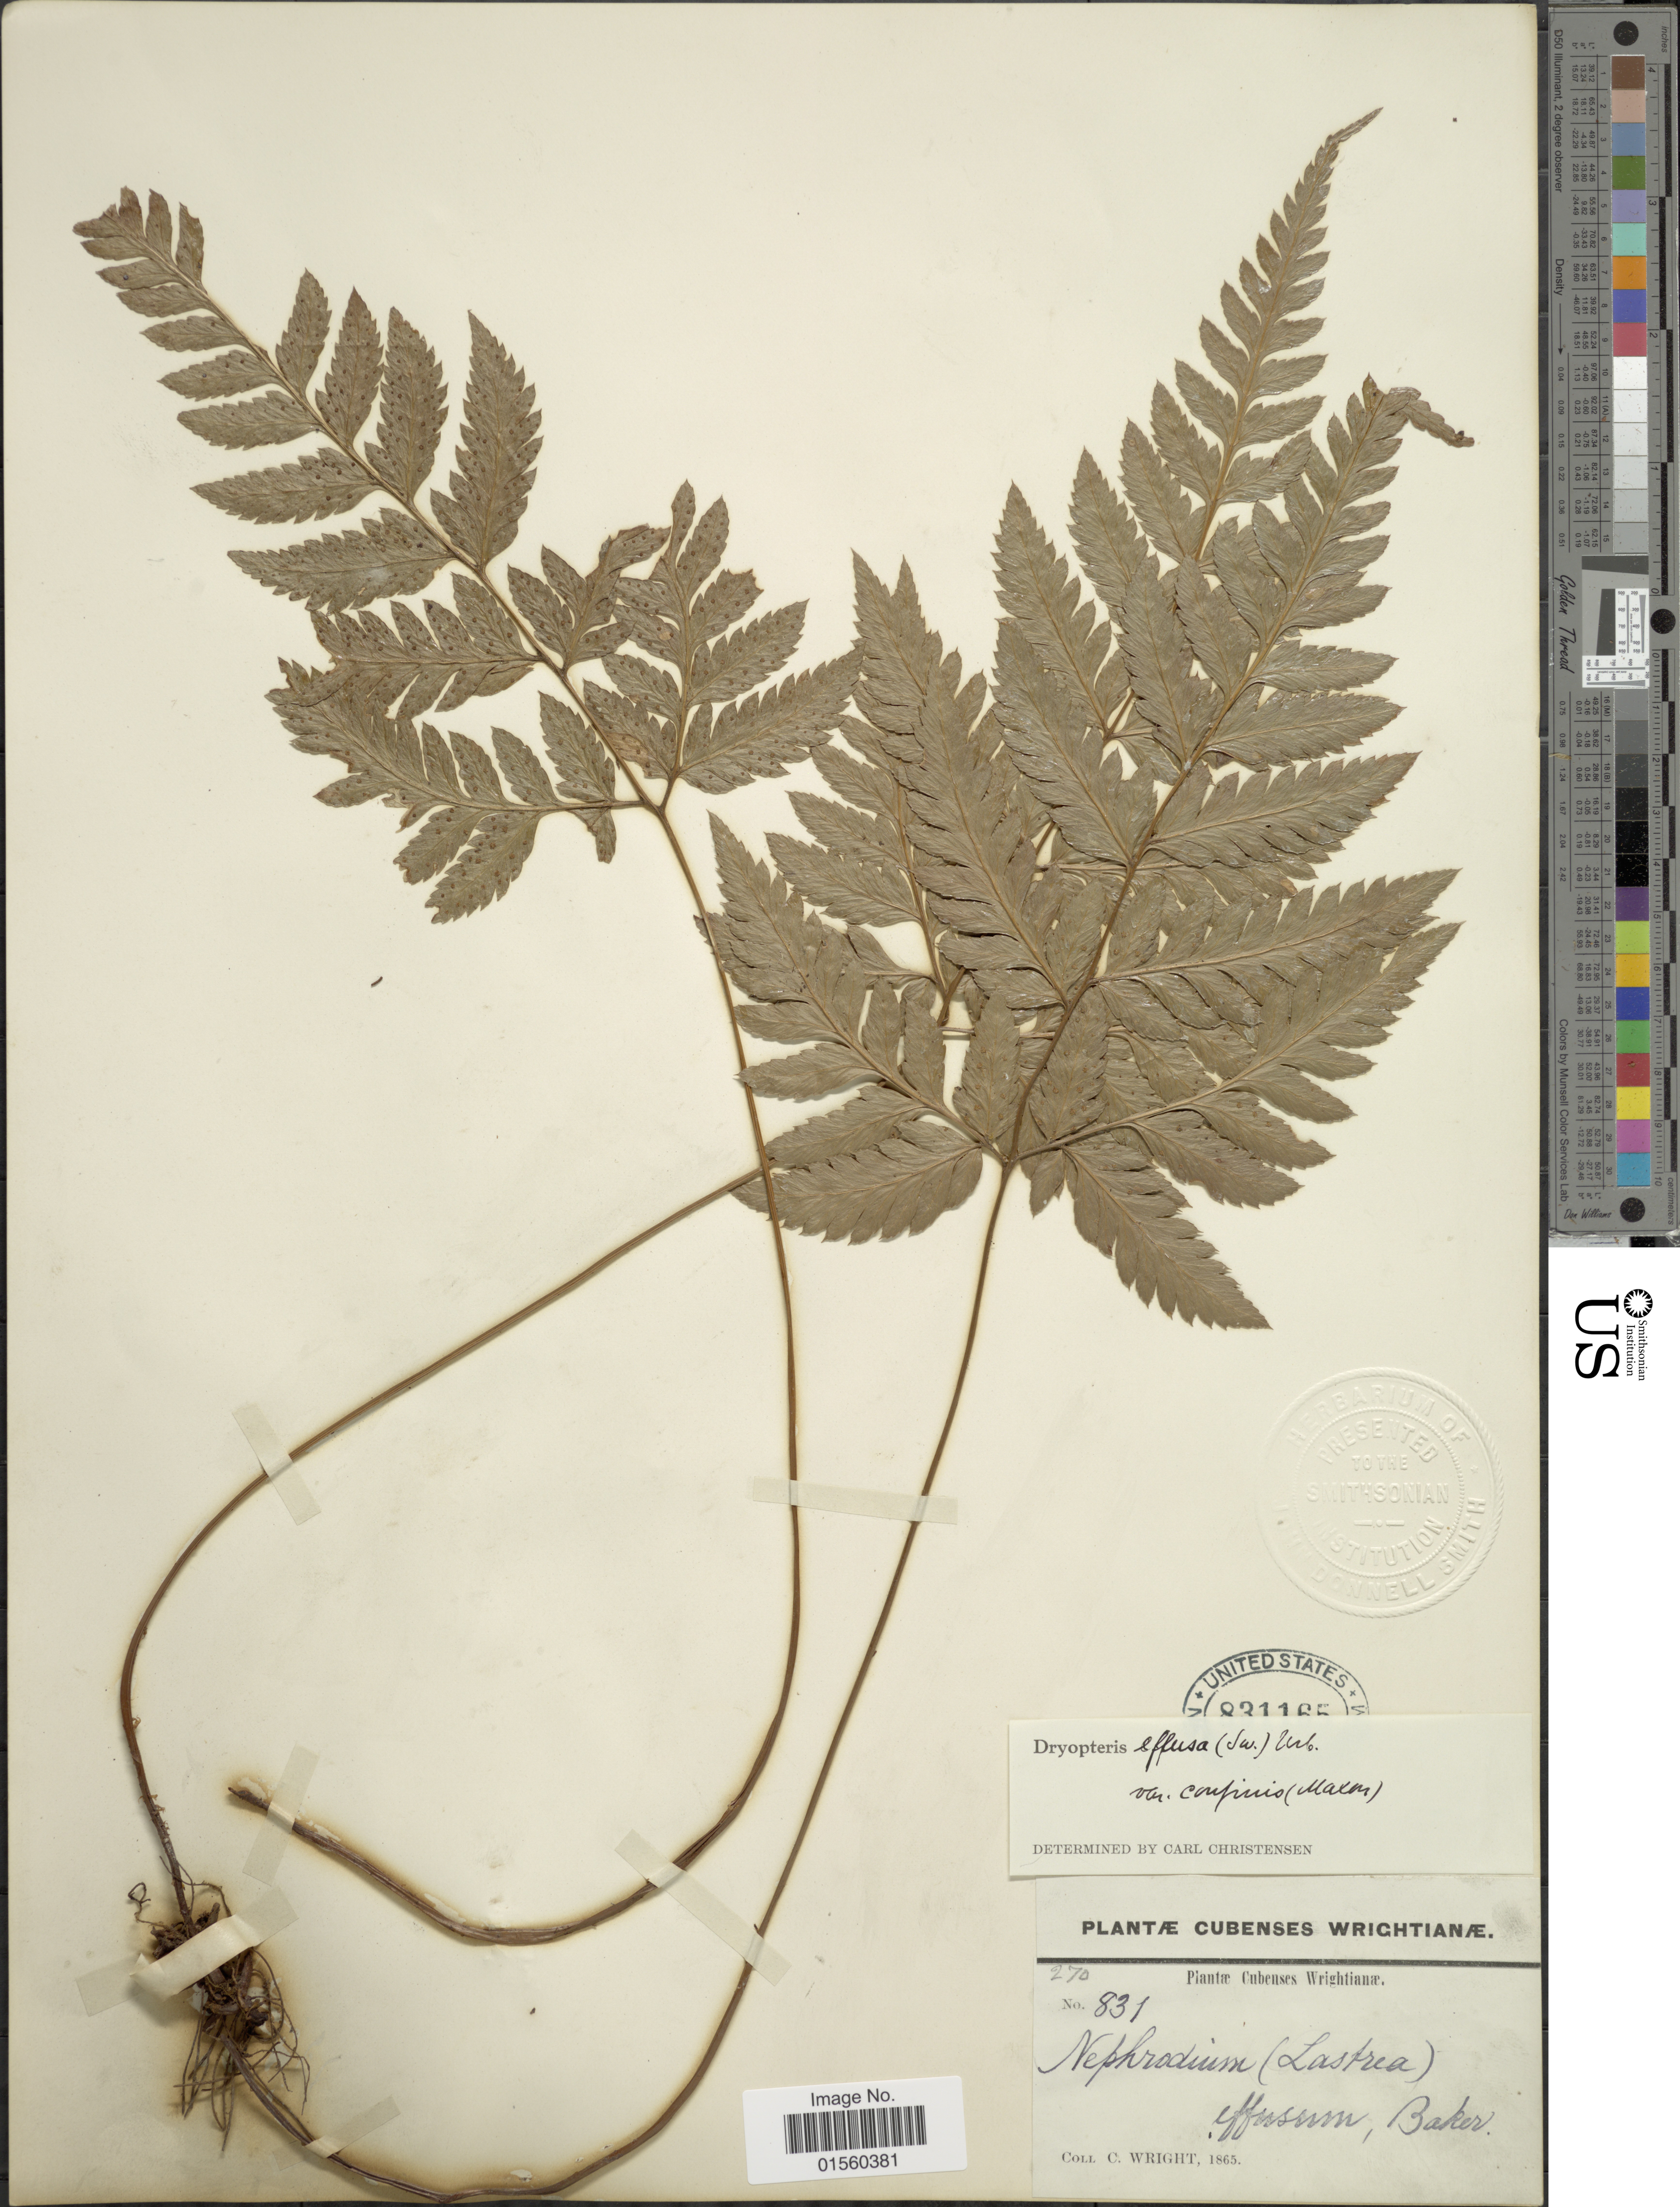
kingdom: Plantae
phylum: Tracheophyta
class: Polypodiopsida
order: Polypodiales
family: Dryopteridaceae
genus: Parapolystichum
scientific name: Parapolystichum confine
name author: (Maxon ex C. Chr.) Labiak et al.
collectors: C. Wright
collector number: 831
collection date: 1865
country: Cuba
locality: Cubenses